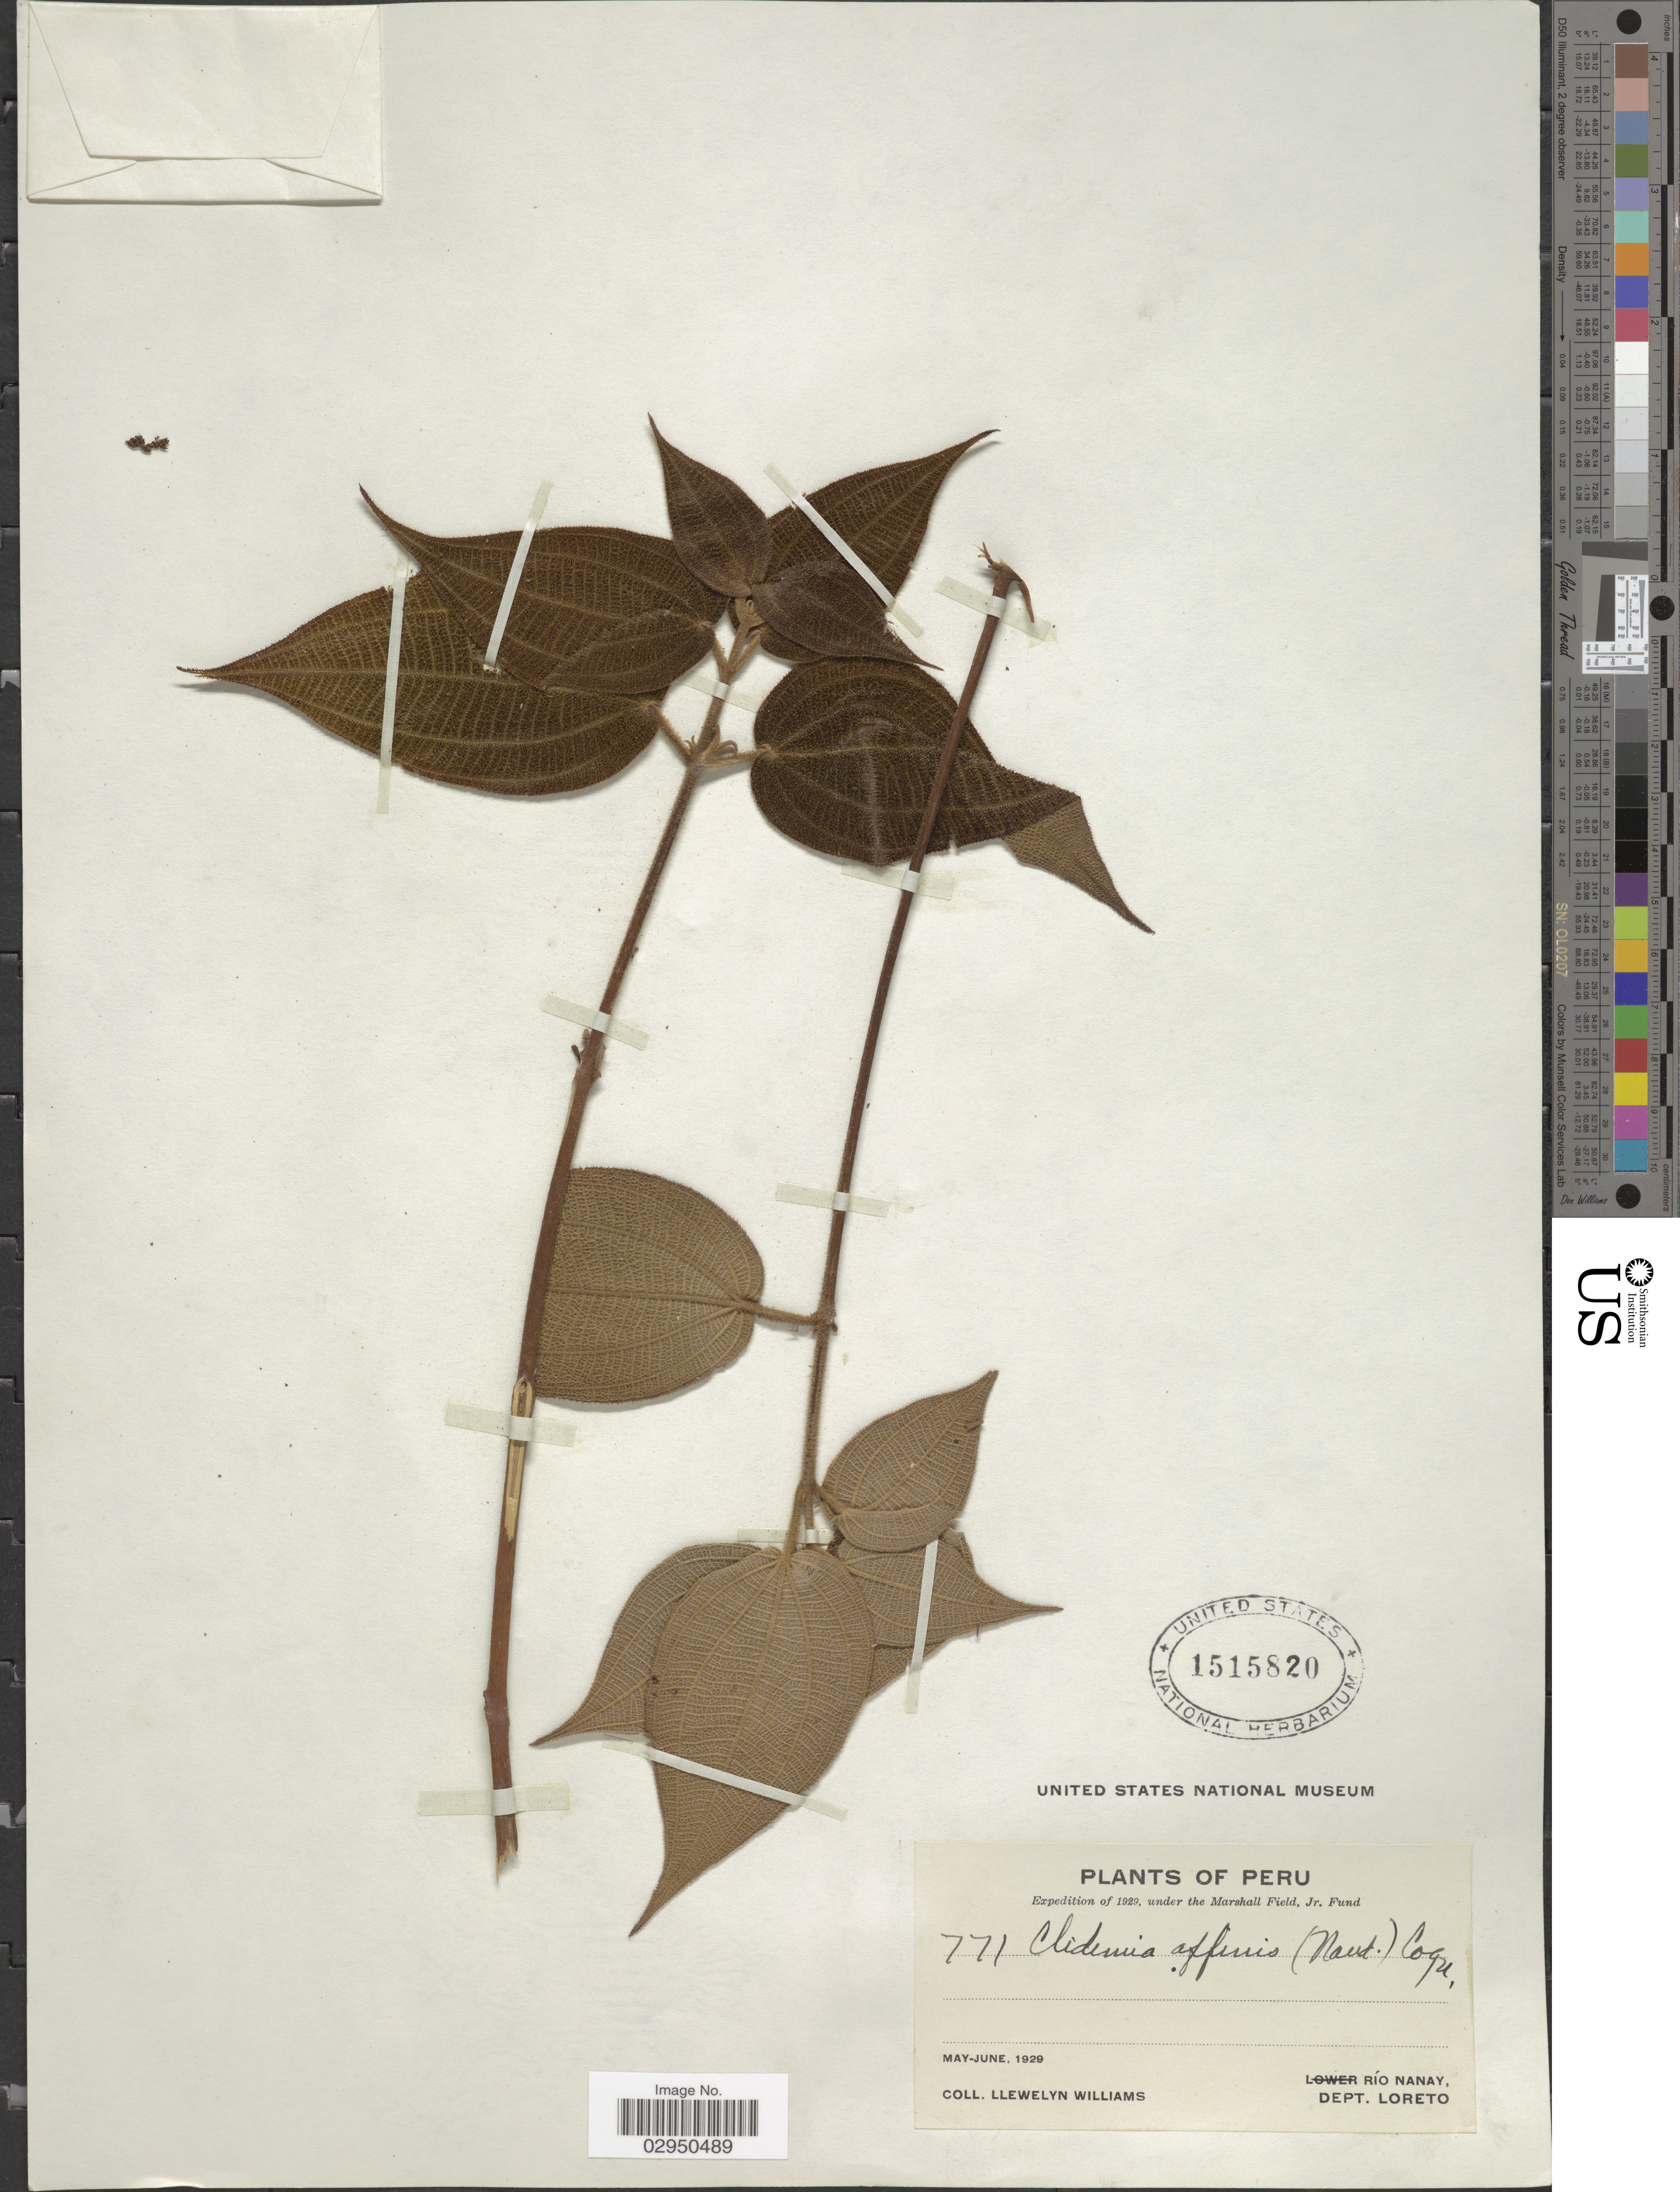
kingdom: Plantae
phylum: Tracheophyta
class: Magnoliopsida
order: Myrtales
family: Melastomataceae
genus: Clidemia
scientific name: Clidemia novemnervia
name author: (DC.) Triana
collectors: Ll. Williams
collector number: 771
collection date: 1929-05/1929-06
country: Peru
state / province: Loreto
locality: Río Nanay, Dept. Loreto.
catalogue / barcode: US 1515820